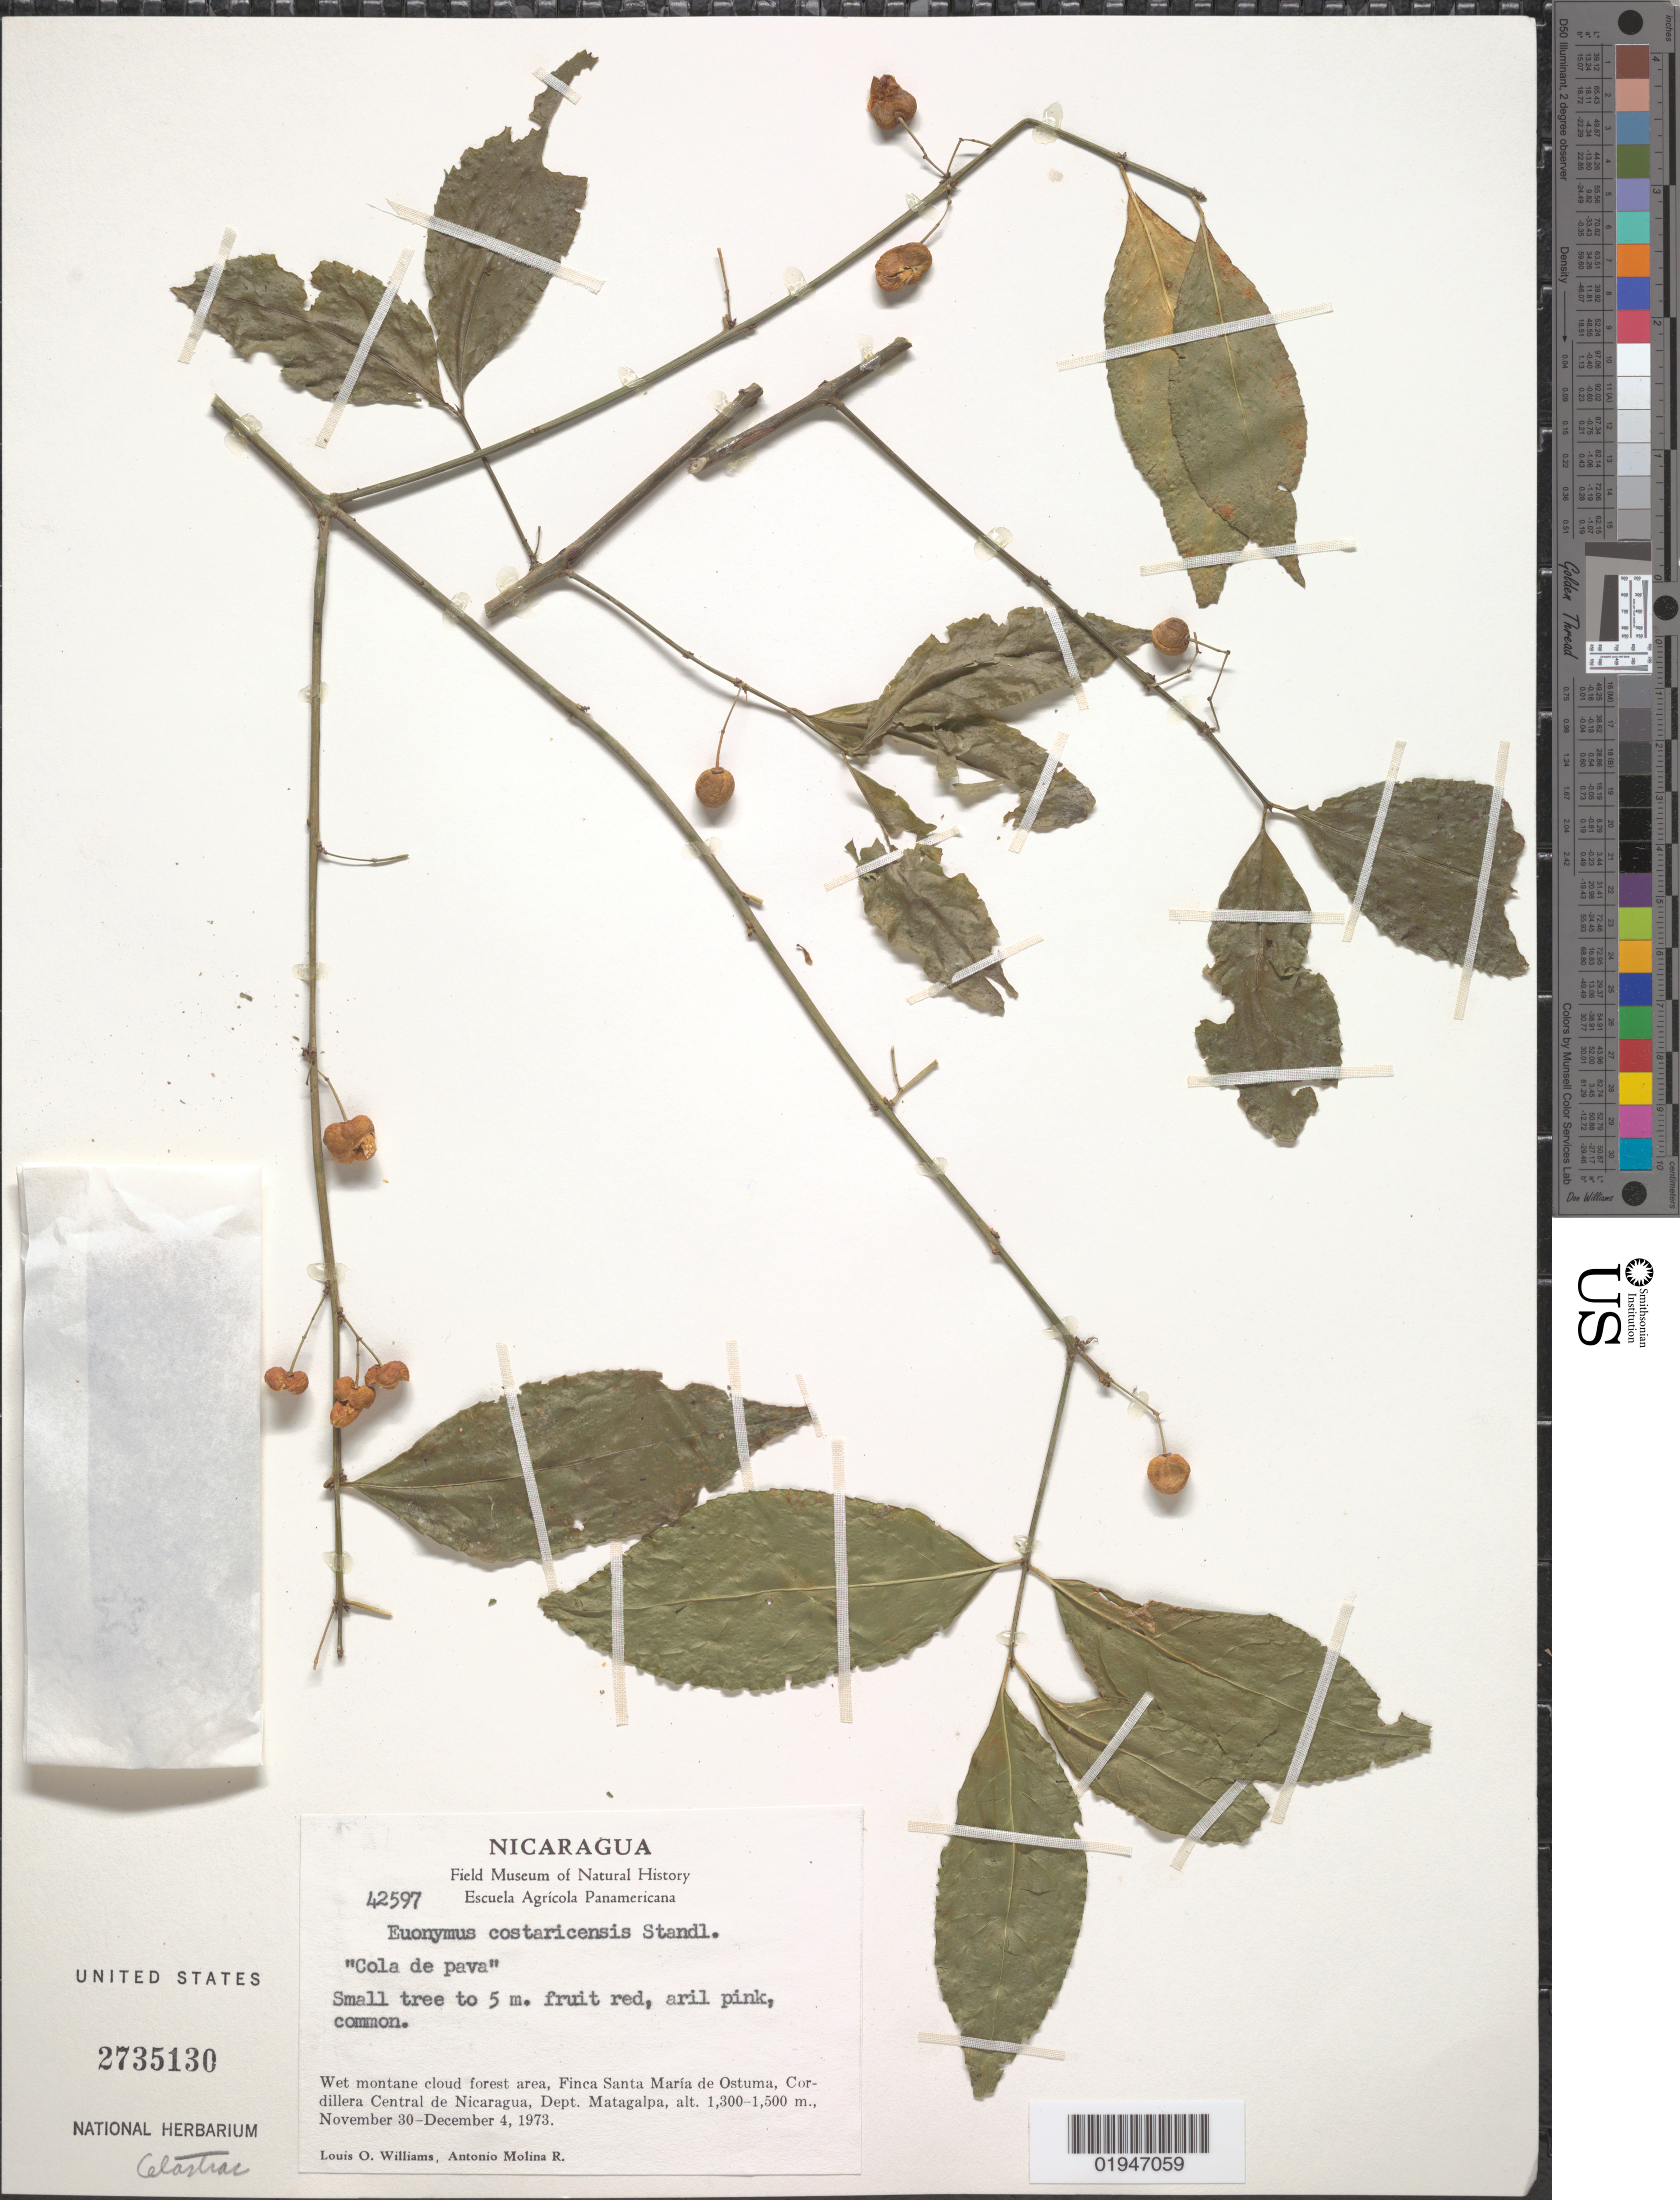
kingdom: Plantae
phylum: Tracheophyta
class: Magnoliopsida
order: Celastrales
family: Celastraceae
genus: Euonymus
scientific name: Euonymus costaricensis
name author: Standl.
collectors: L. O. Williams & A. Molina R.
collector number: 42597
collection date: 1973-11-30/1973-12-04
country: Nicaragua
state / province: Matagalpa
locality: Finca Santa María de Ostuma, Cordillera Central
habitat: Wet montane cloud forest area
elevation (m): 1300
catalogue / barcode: US 2735130